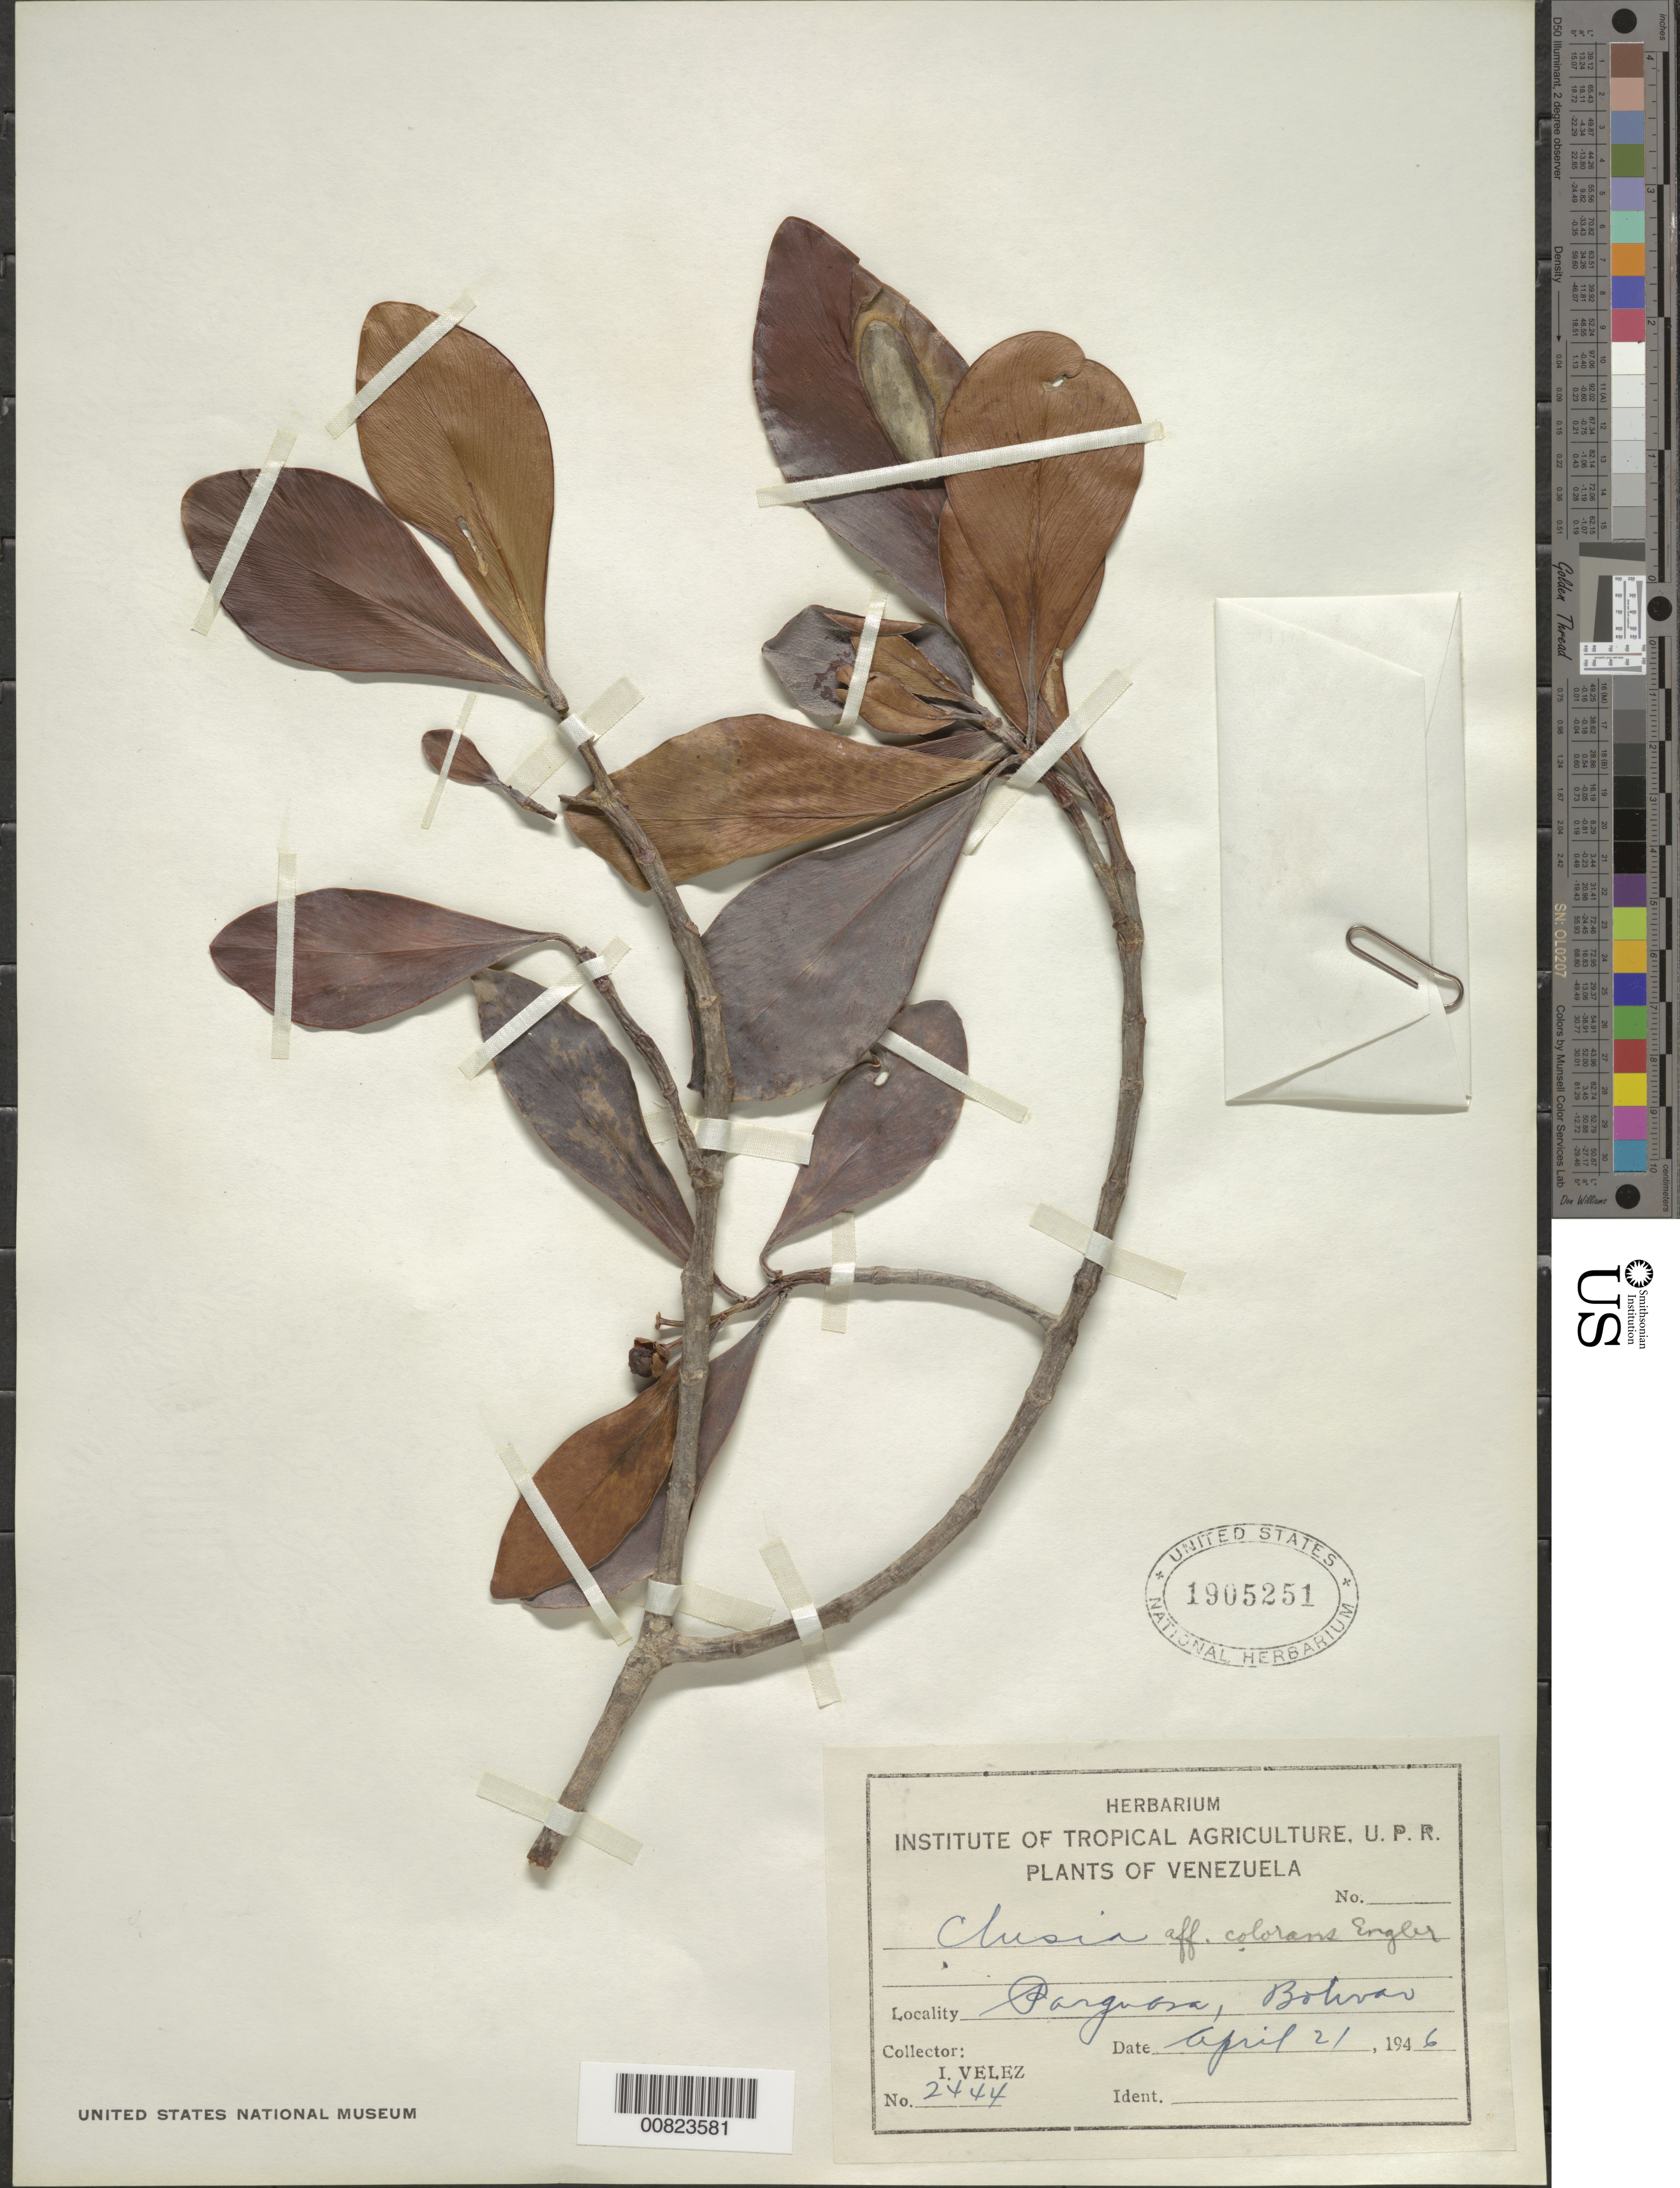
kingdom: Plantae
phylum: Tracheophyta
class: Magnoliopsida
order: Malpighiales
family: Clusiaceae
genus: Clusia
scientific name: Clusia panapanari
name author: (Aubl.) Choisy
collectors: I. Velez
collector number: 2444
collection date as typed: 21-Apr-46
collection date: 1946-04-21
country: Venezuela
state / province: Bolívar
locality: Parguasa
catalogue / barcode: US 1905251